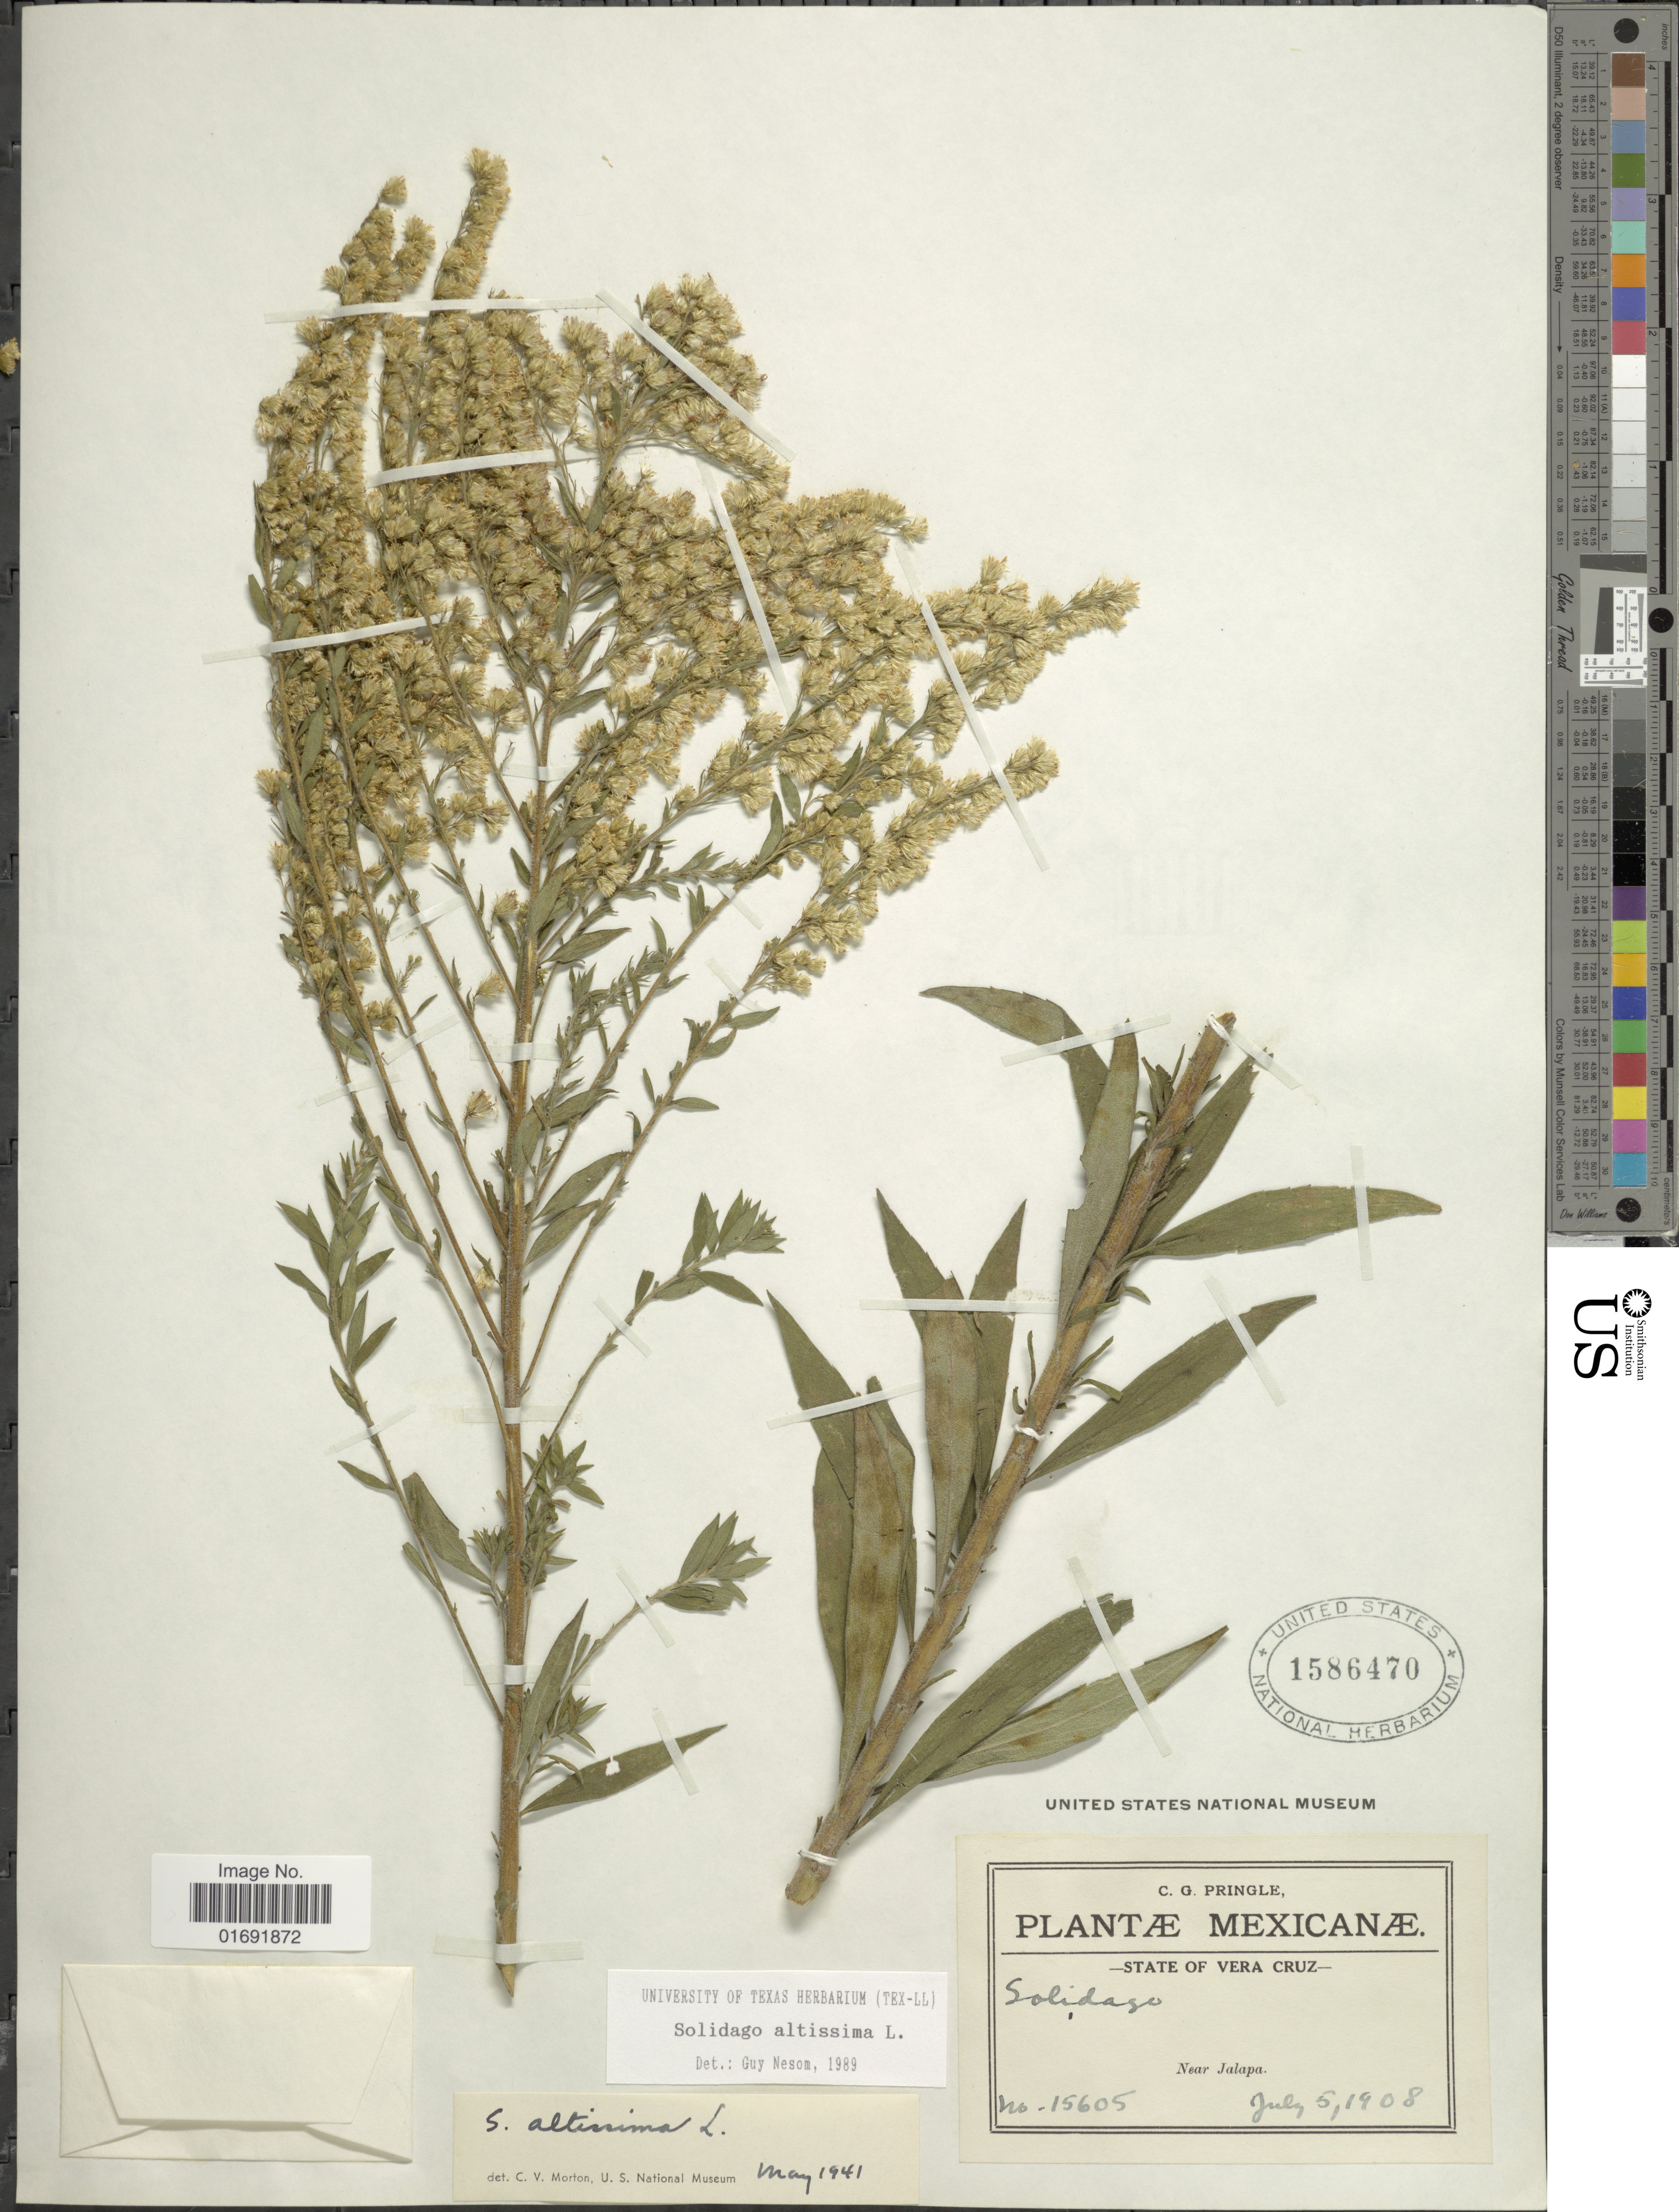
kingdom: Plantae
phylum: Tracheophyta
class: Magnoliopsida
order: Asterales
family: Asteraceae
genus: Solidago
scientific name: Solidago altissima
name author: L.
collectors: C. G. Pringle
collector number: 15605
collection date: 1908-07-05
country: Mexico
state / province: Veracruz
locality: State of Vera Cruz, near Jalapa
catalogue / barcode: US 1586470